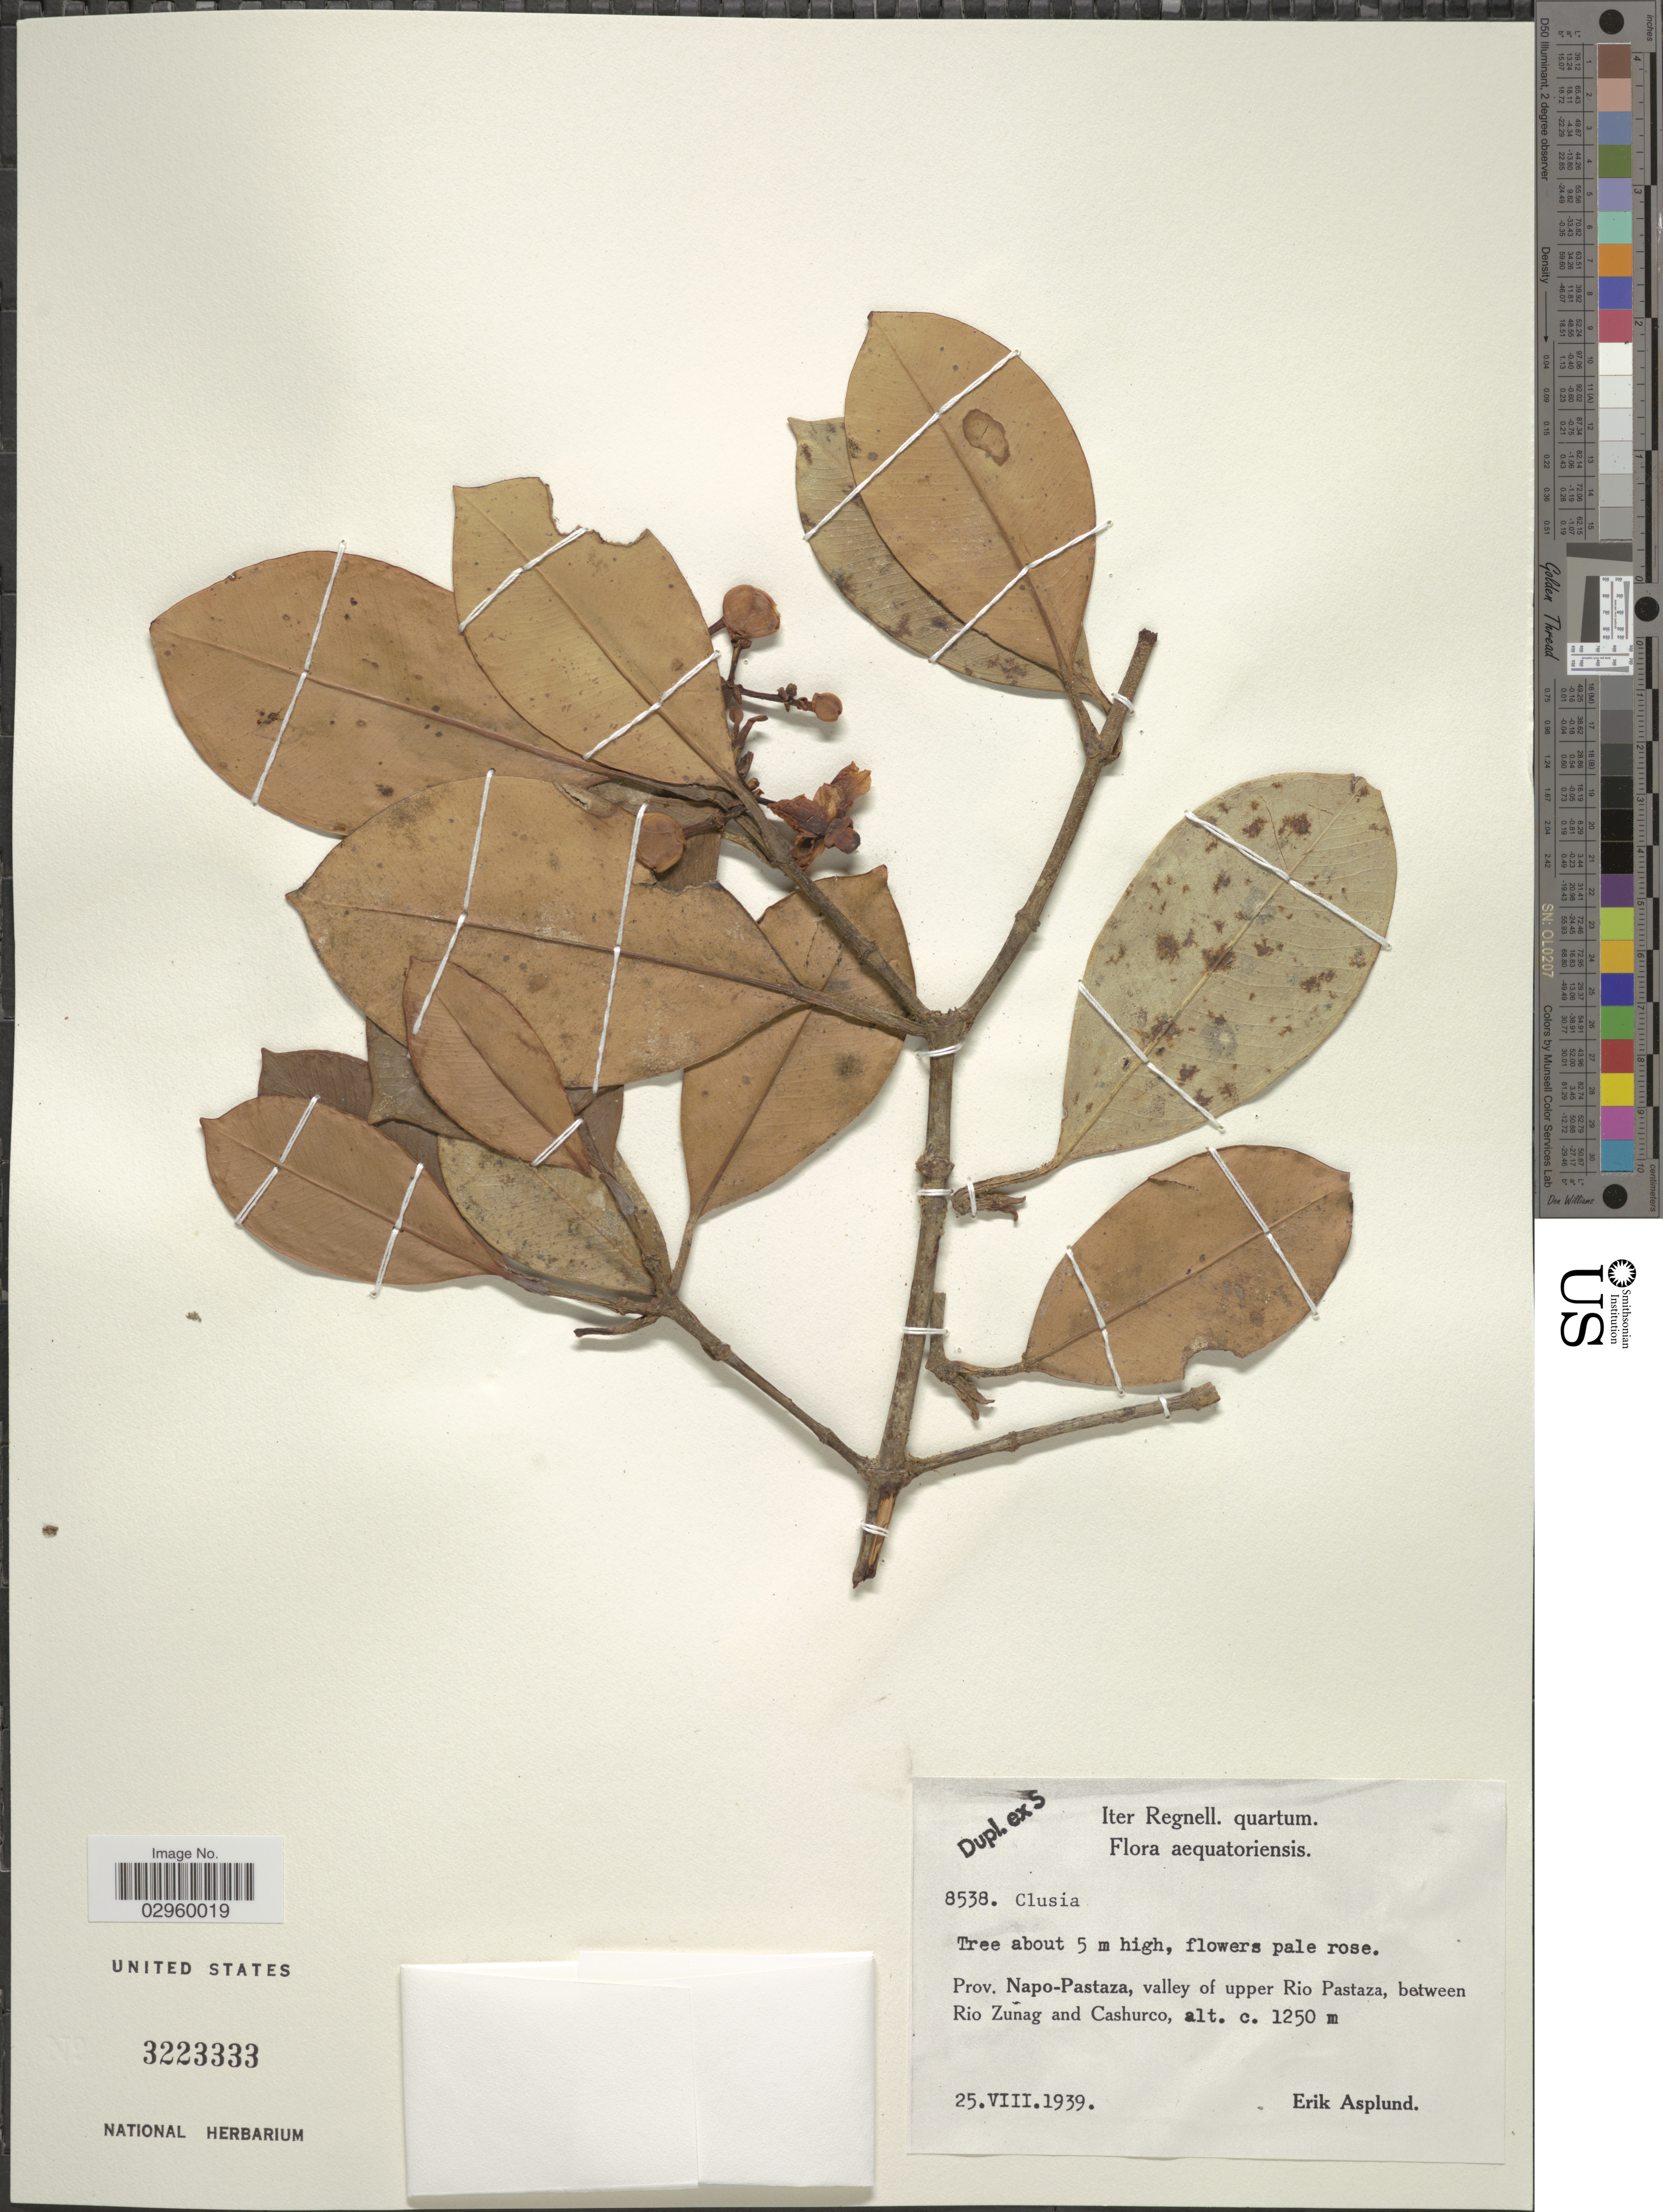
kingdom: Plantae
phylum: Tracheophyta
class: Magnoliopsida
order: Malpighiales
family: Clusiaceae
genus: Clusia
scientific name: Clusia sp.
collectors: E. Asplund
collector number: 8538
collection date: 1939-08-25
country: Ecuador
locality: Prov. Napo-Pastaza, valley of upper Rio Pastaza, between Rio Zunag and Cashurco.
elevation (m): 1250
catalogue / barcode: US 3223333